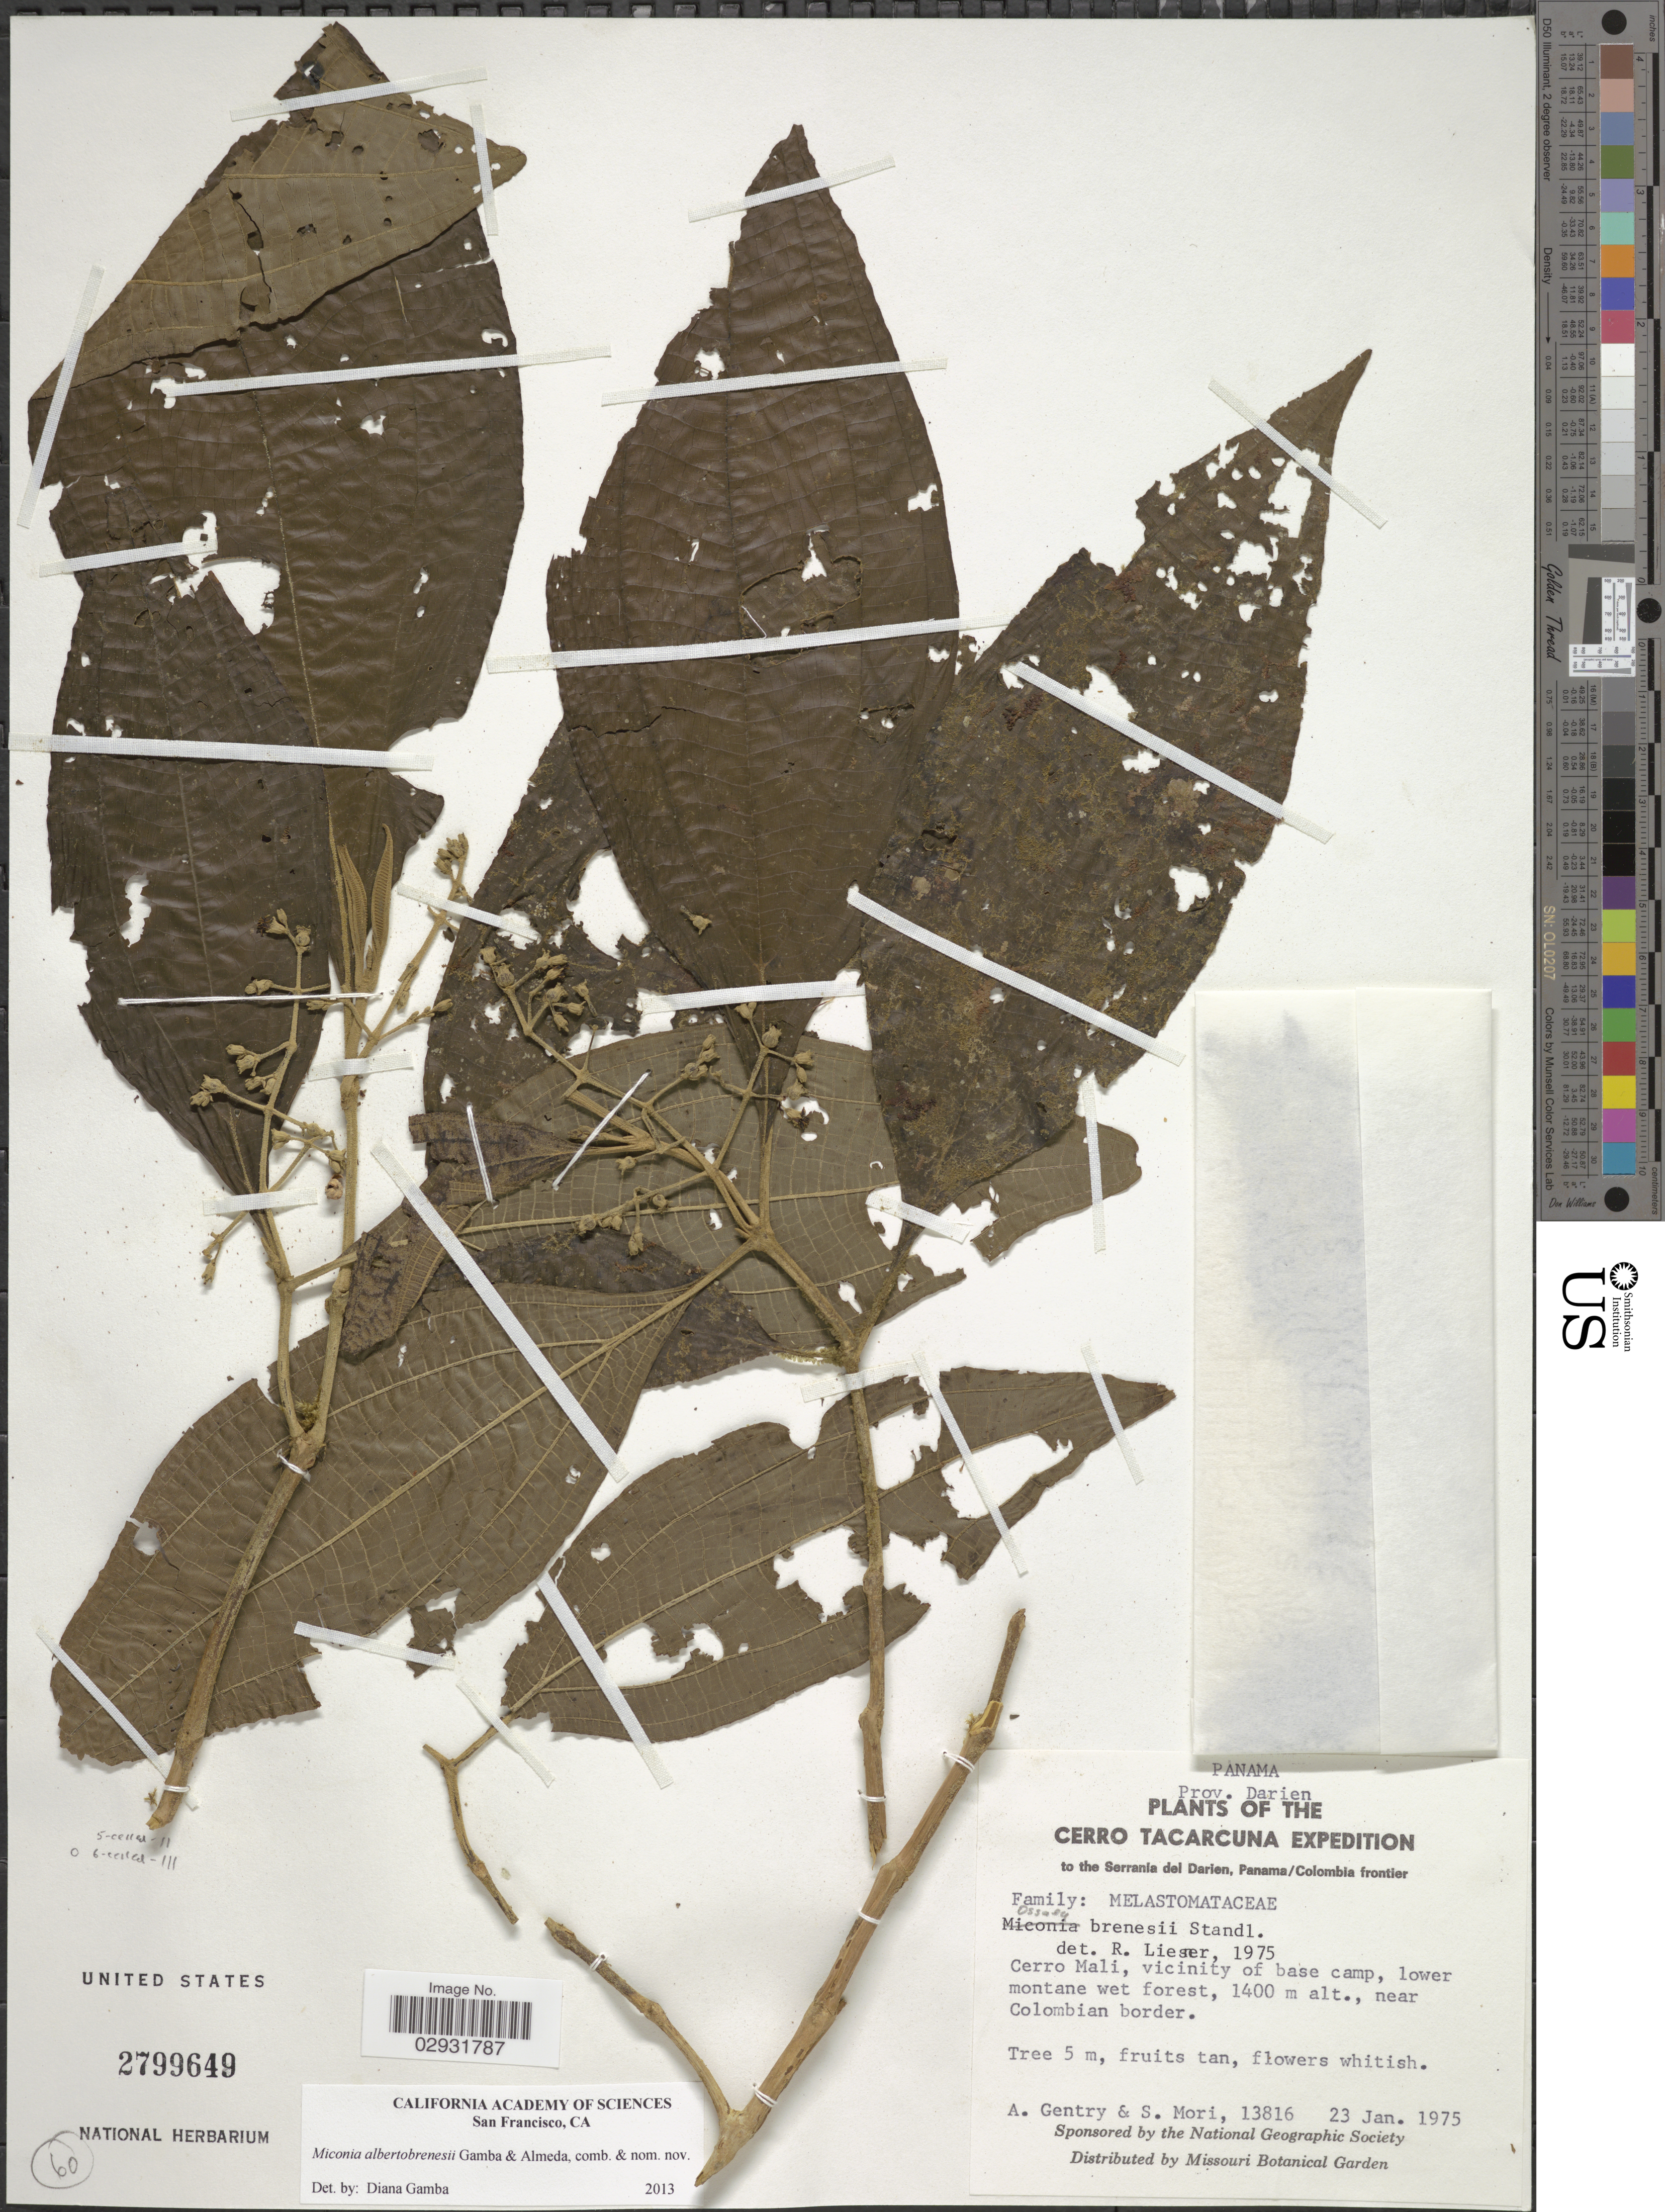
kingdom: Plantae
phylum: Tracheophyta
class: Magnoliopsida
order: Myrtales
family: Melastomataceae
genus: Miconia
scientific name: Miconia albertobrenesii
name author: Gamba & Almeda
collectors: A. H. Gentry & S. Mori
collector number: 13816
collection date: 1975-01-23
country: Panama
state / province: Darién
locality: Cerro Mali, vicinity of base camp, lower montane wet forest, near Colombian border.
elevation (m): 1400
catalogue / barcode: US 2799649